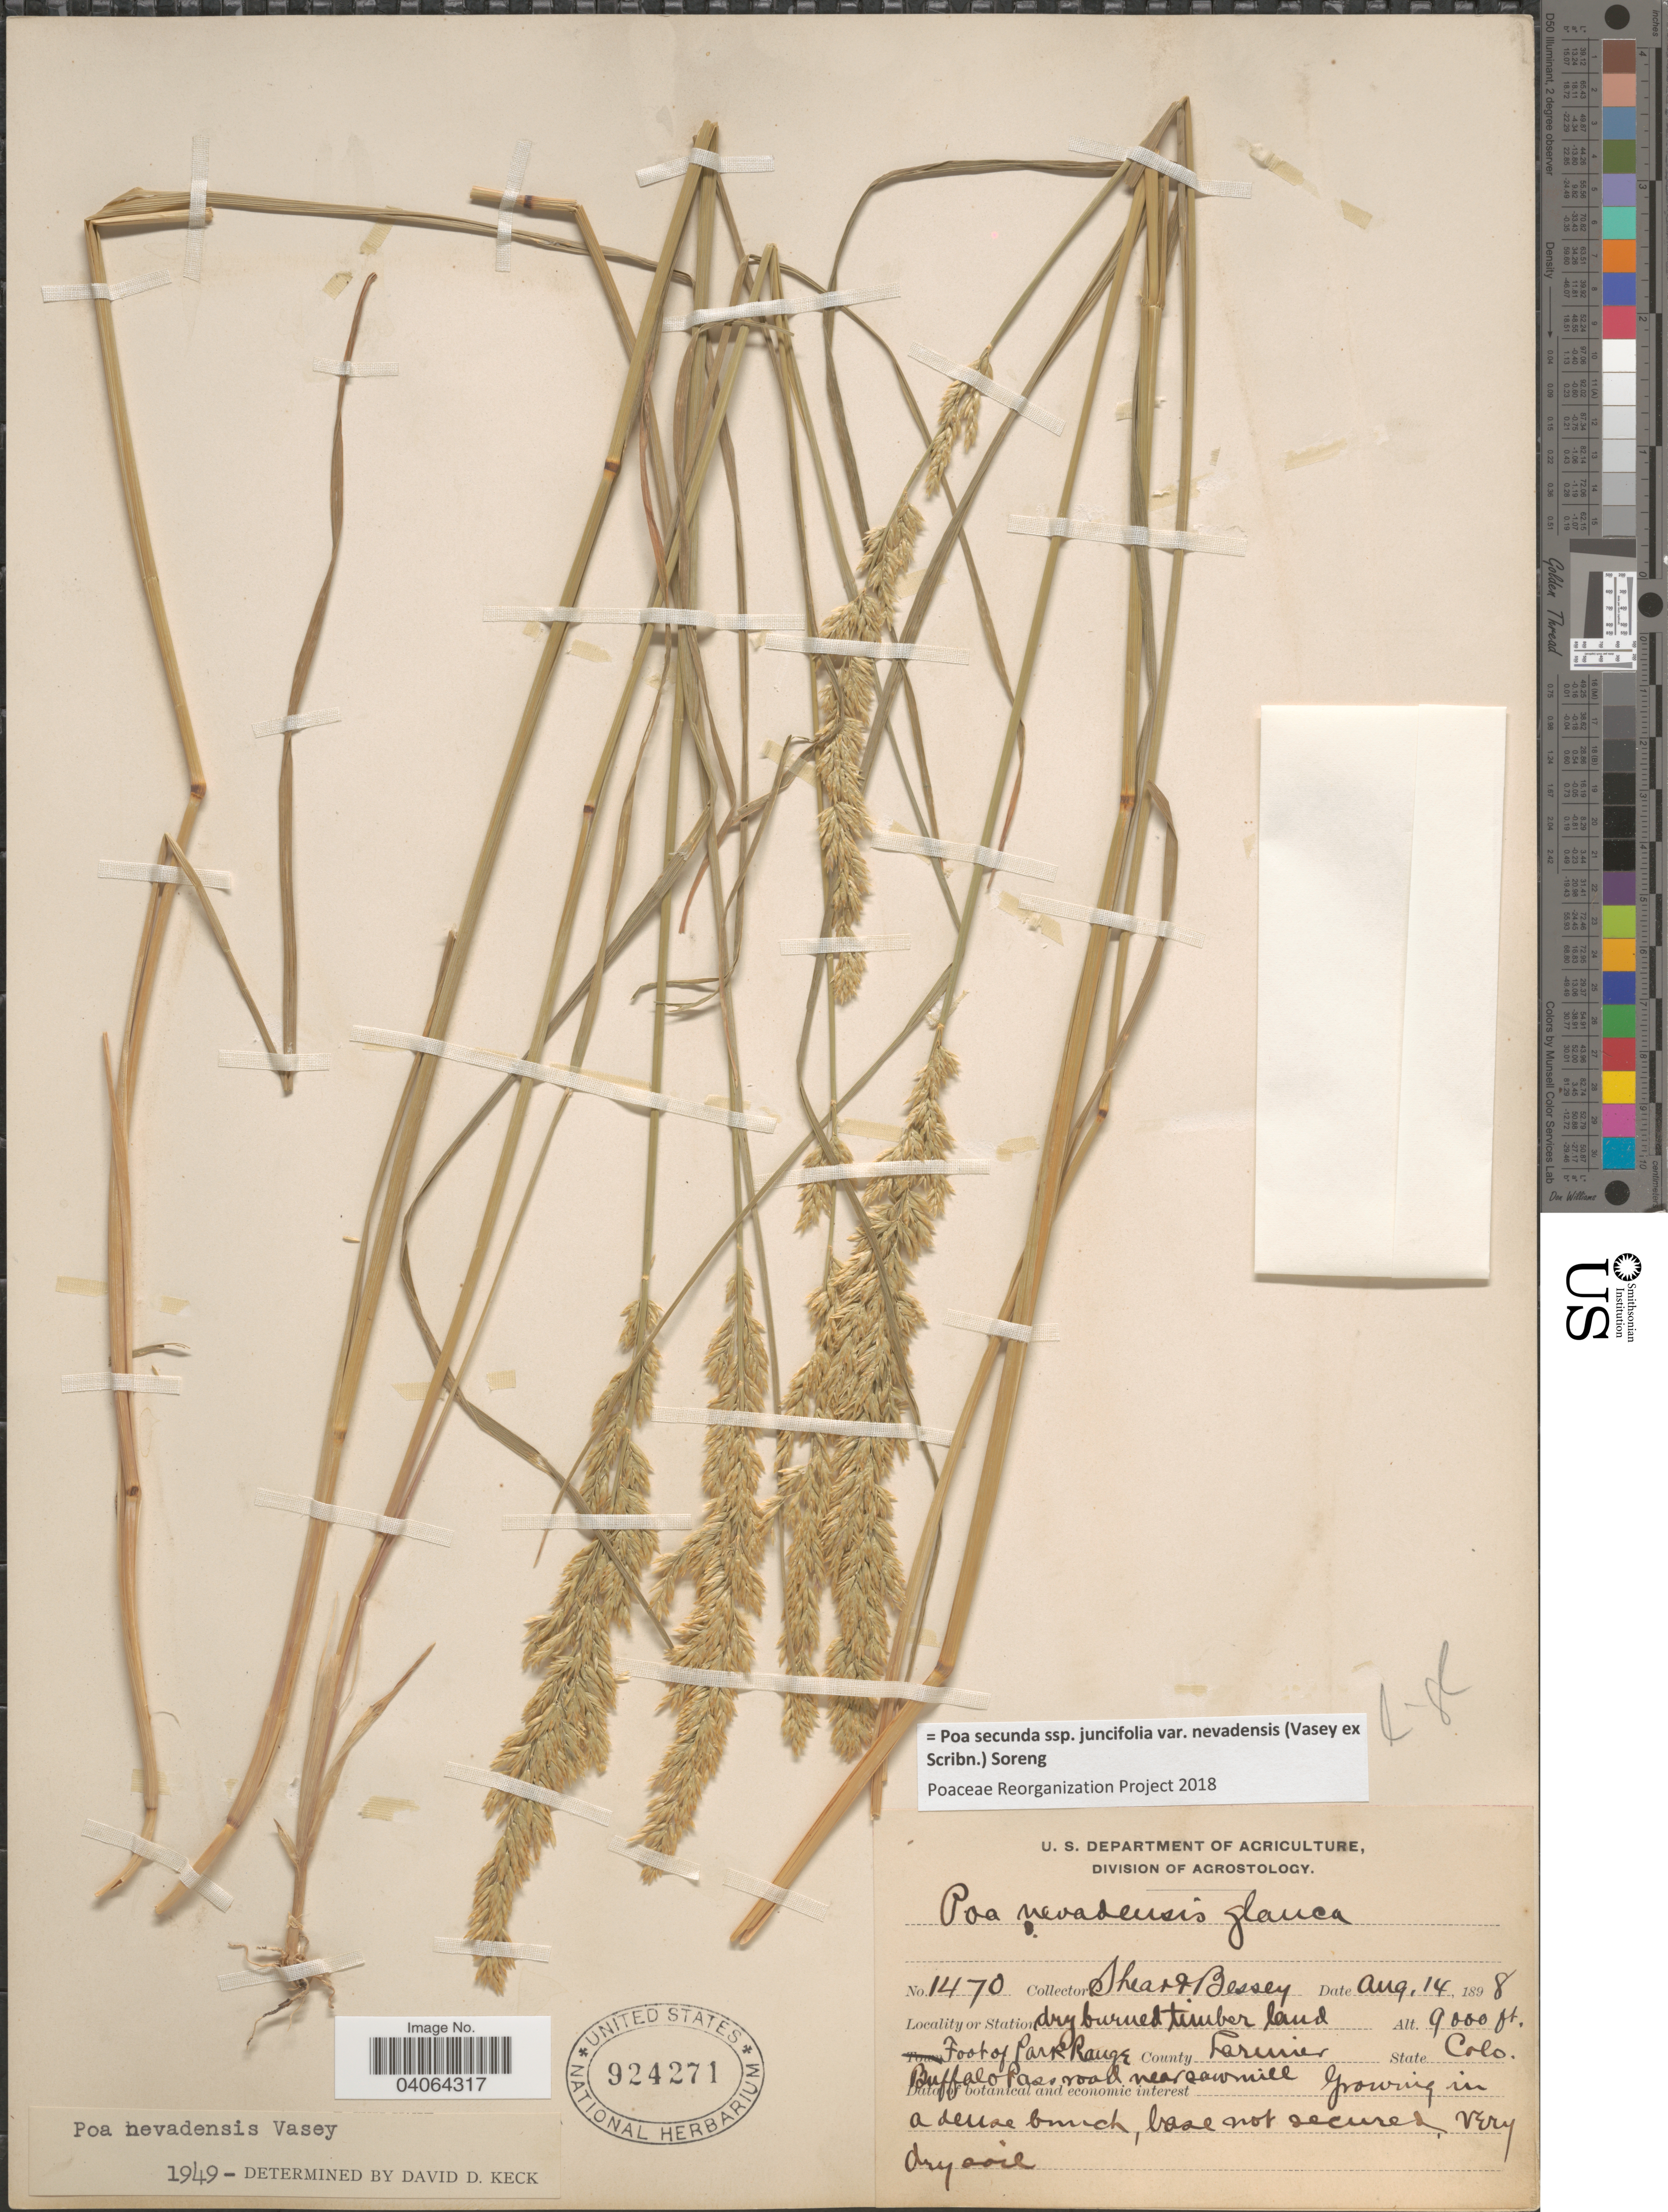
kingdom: Plantae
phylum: Tracheophyta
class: Liliopsida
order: Poales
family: Poaceae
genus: Poa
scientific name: Poa secunda subsp. juncifolia var. nevadensis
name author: (Vasey ex Scribn.) Soreng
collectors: -- Shear & -. Bessey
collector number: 1470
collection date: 1898-08-14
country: United States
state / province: Colorado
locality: Foot of Park Range. County Larimer. Buffalo Pass road near sawmill.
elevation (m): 2743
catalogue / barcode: US 924271